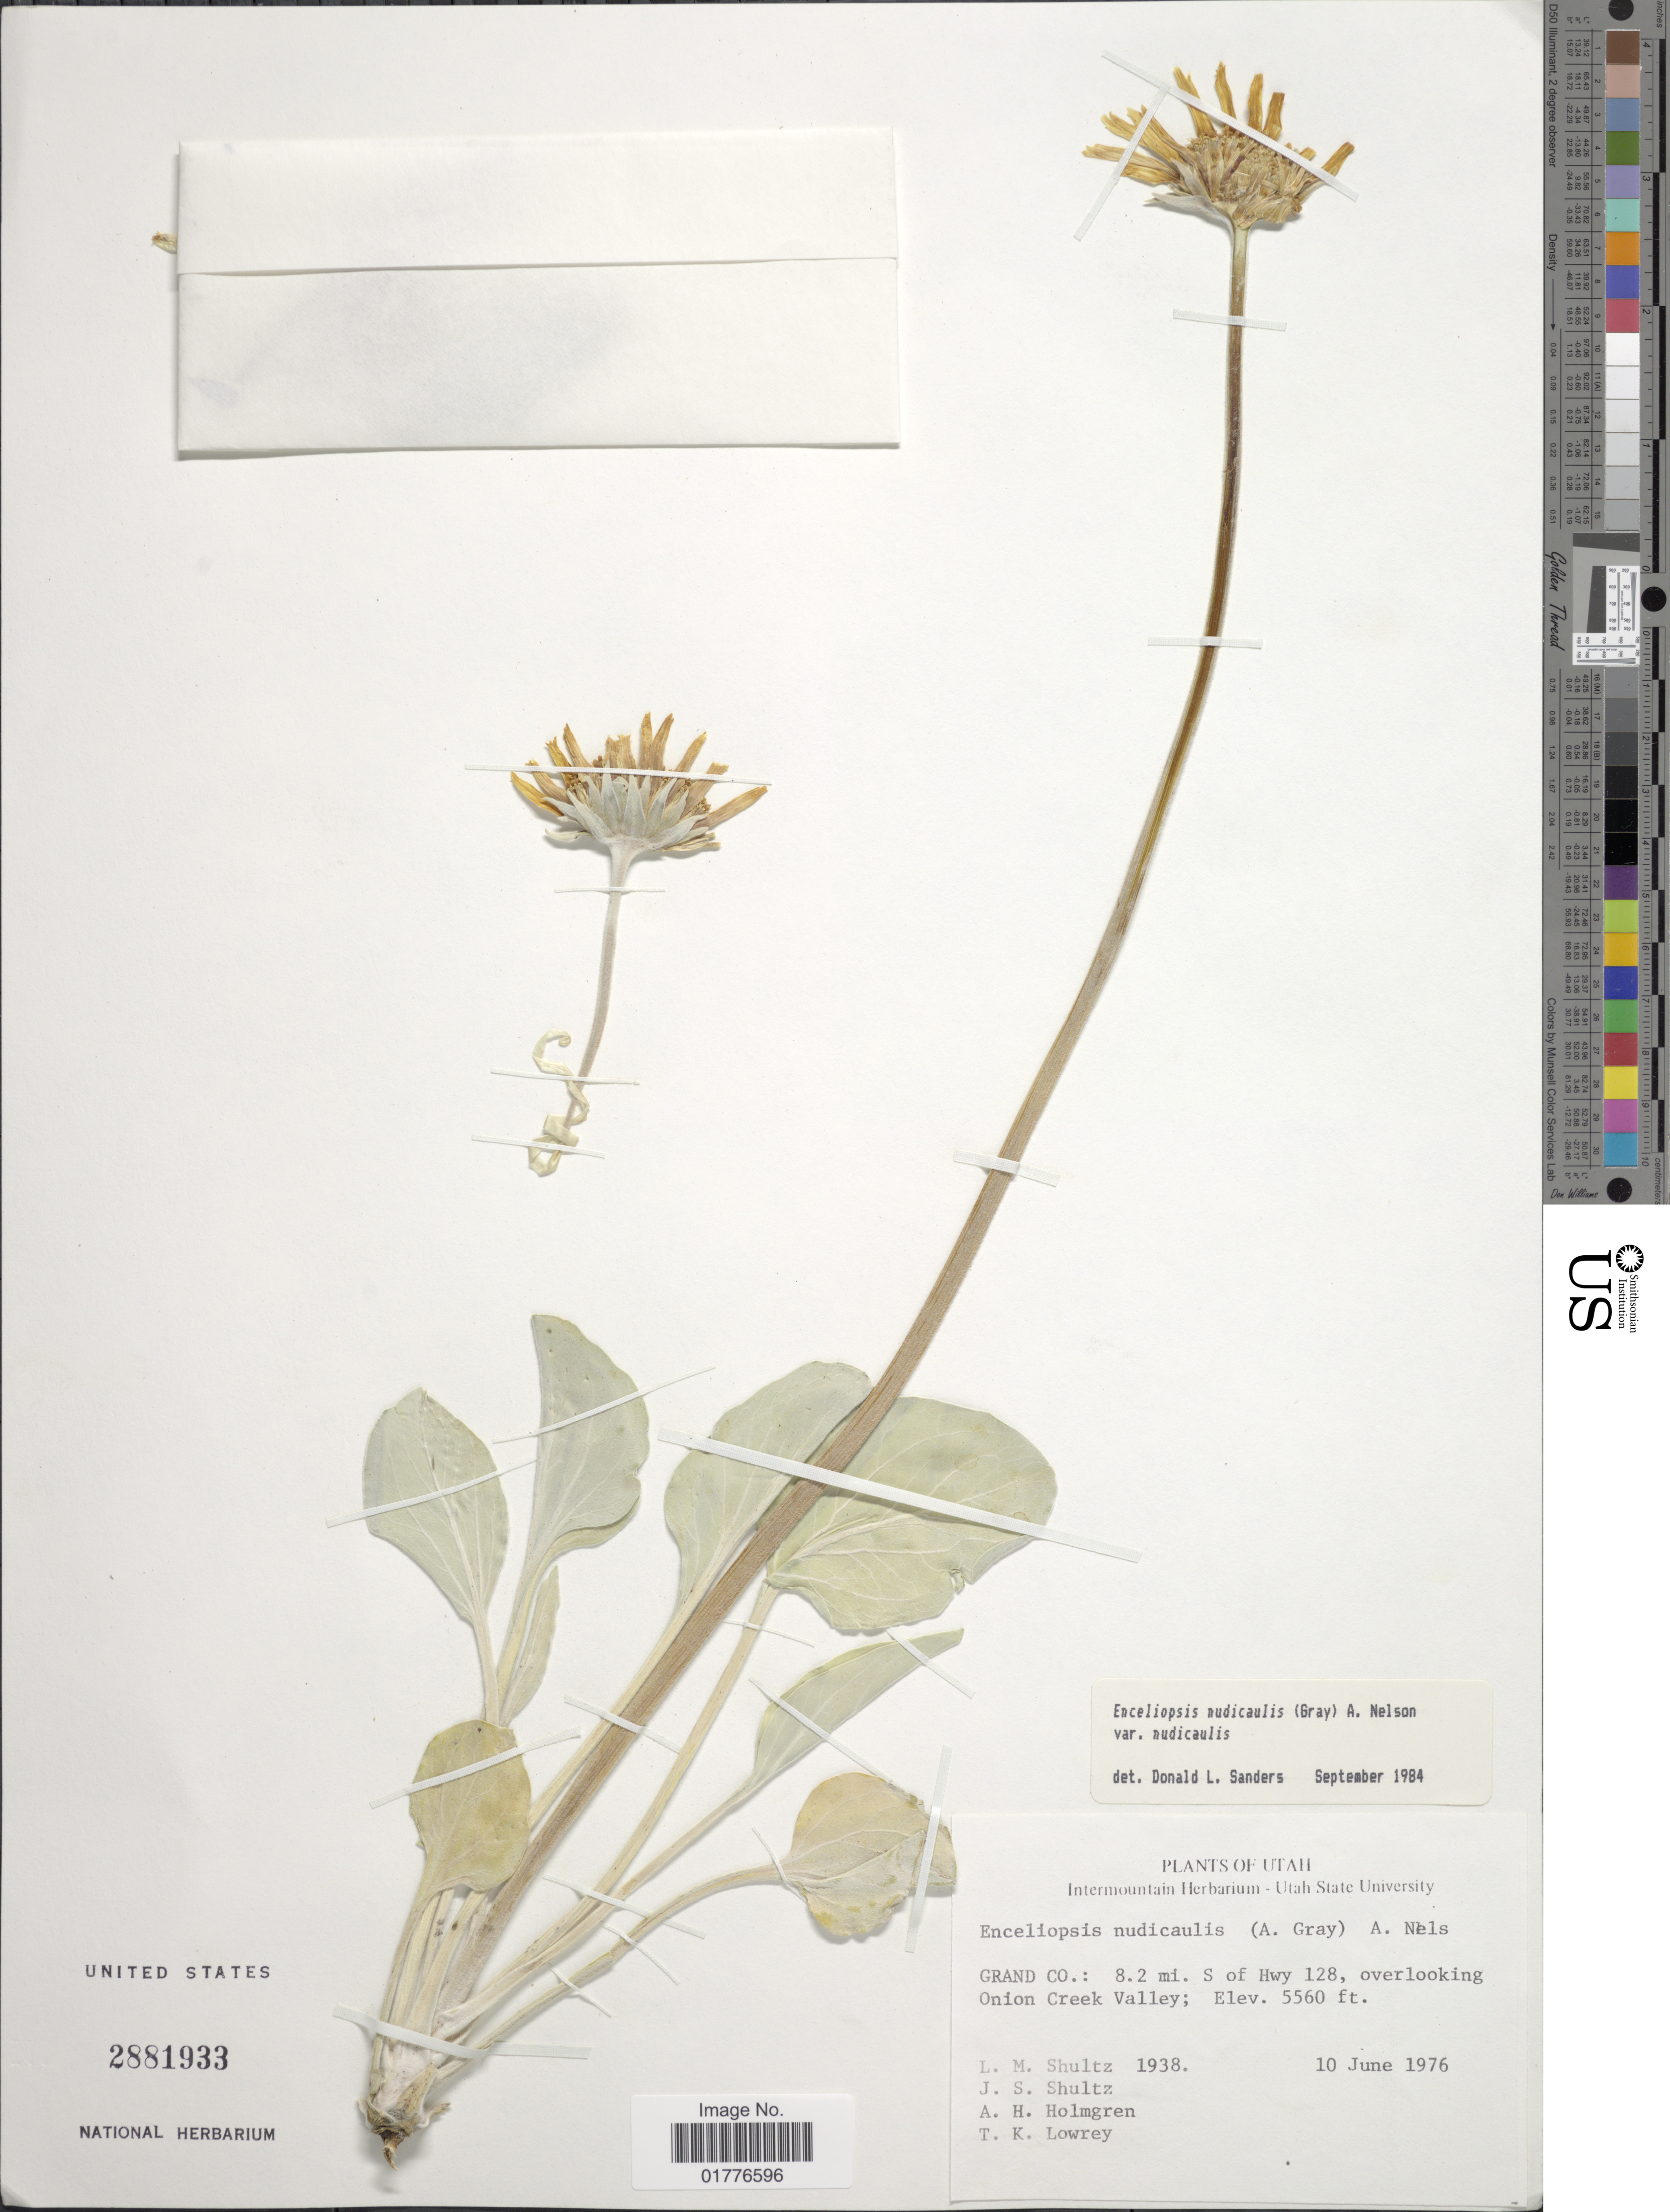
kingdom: Plantae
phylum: Tracheophyta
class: Magnoliopsida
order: Asterales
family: Asteraceae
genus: Enceliopsis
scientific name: Enceliopsis nudicaulis var. nudicaulis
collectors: L. Shultz, J. Shultz, A. H. Holmgren & T. Lowrey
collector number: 1938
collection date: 1976-06-10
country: United States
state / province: Utah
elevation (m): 1695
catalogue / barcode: US 2881933